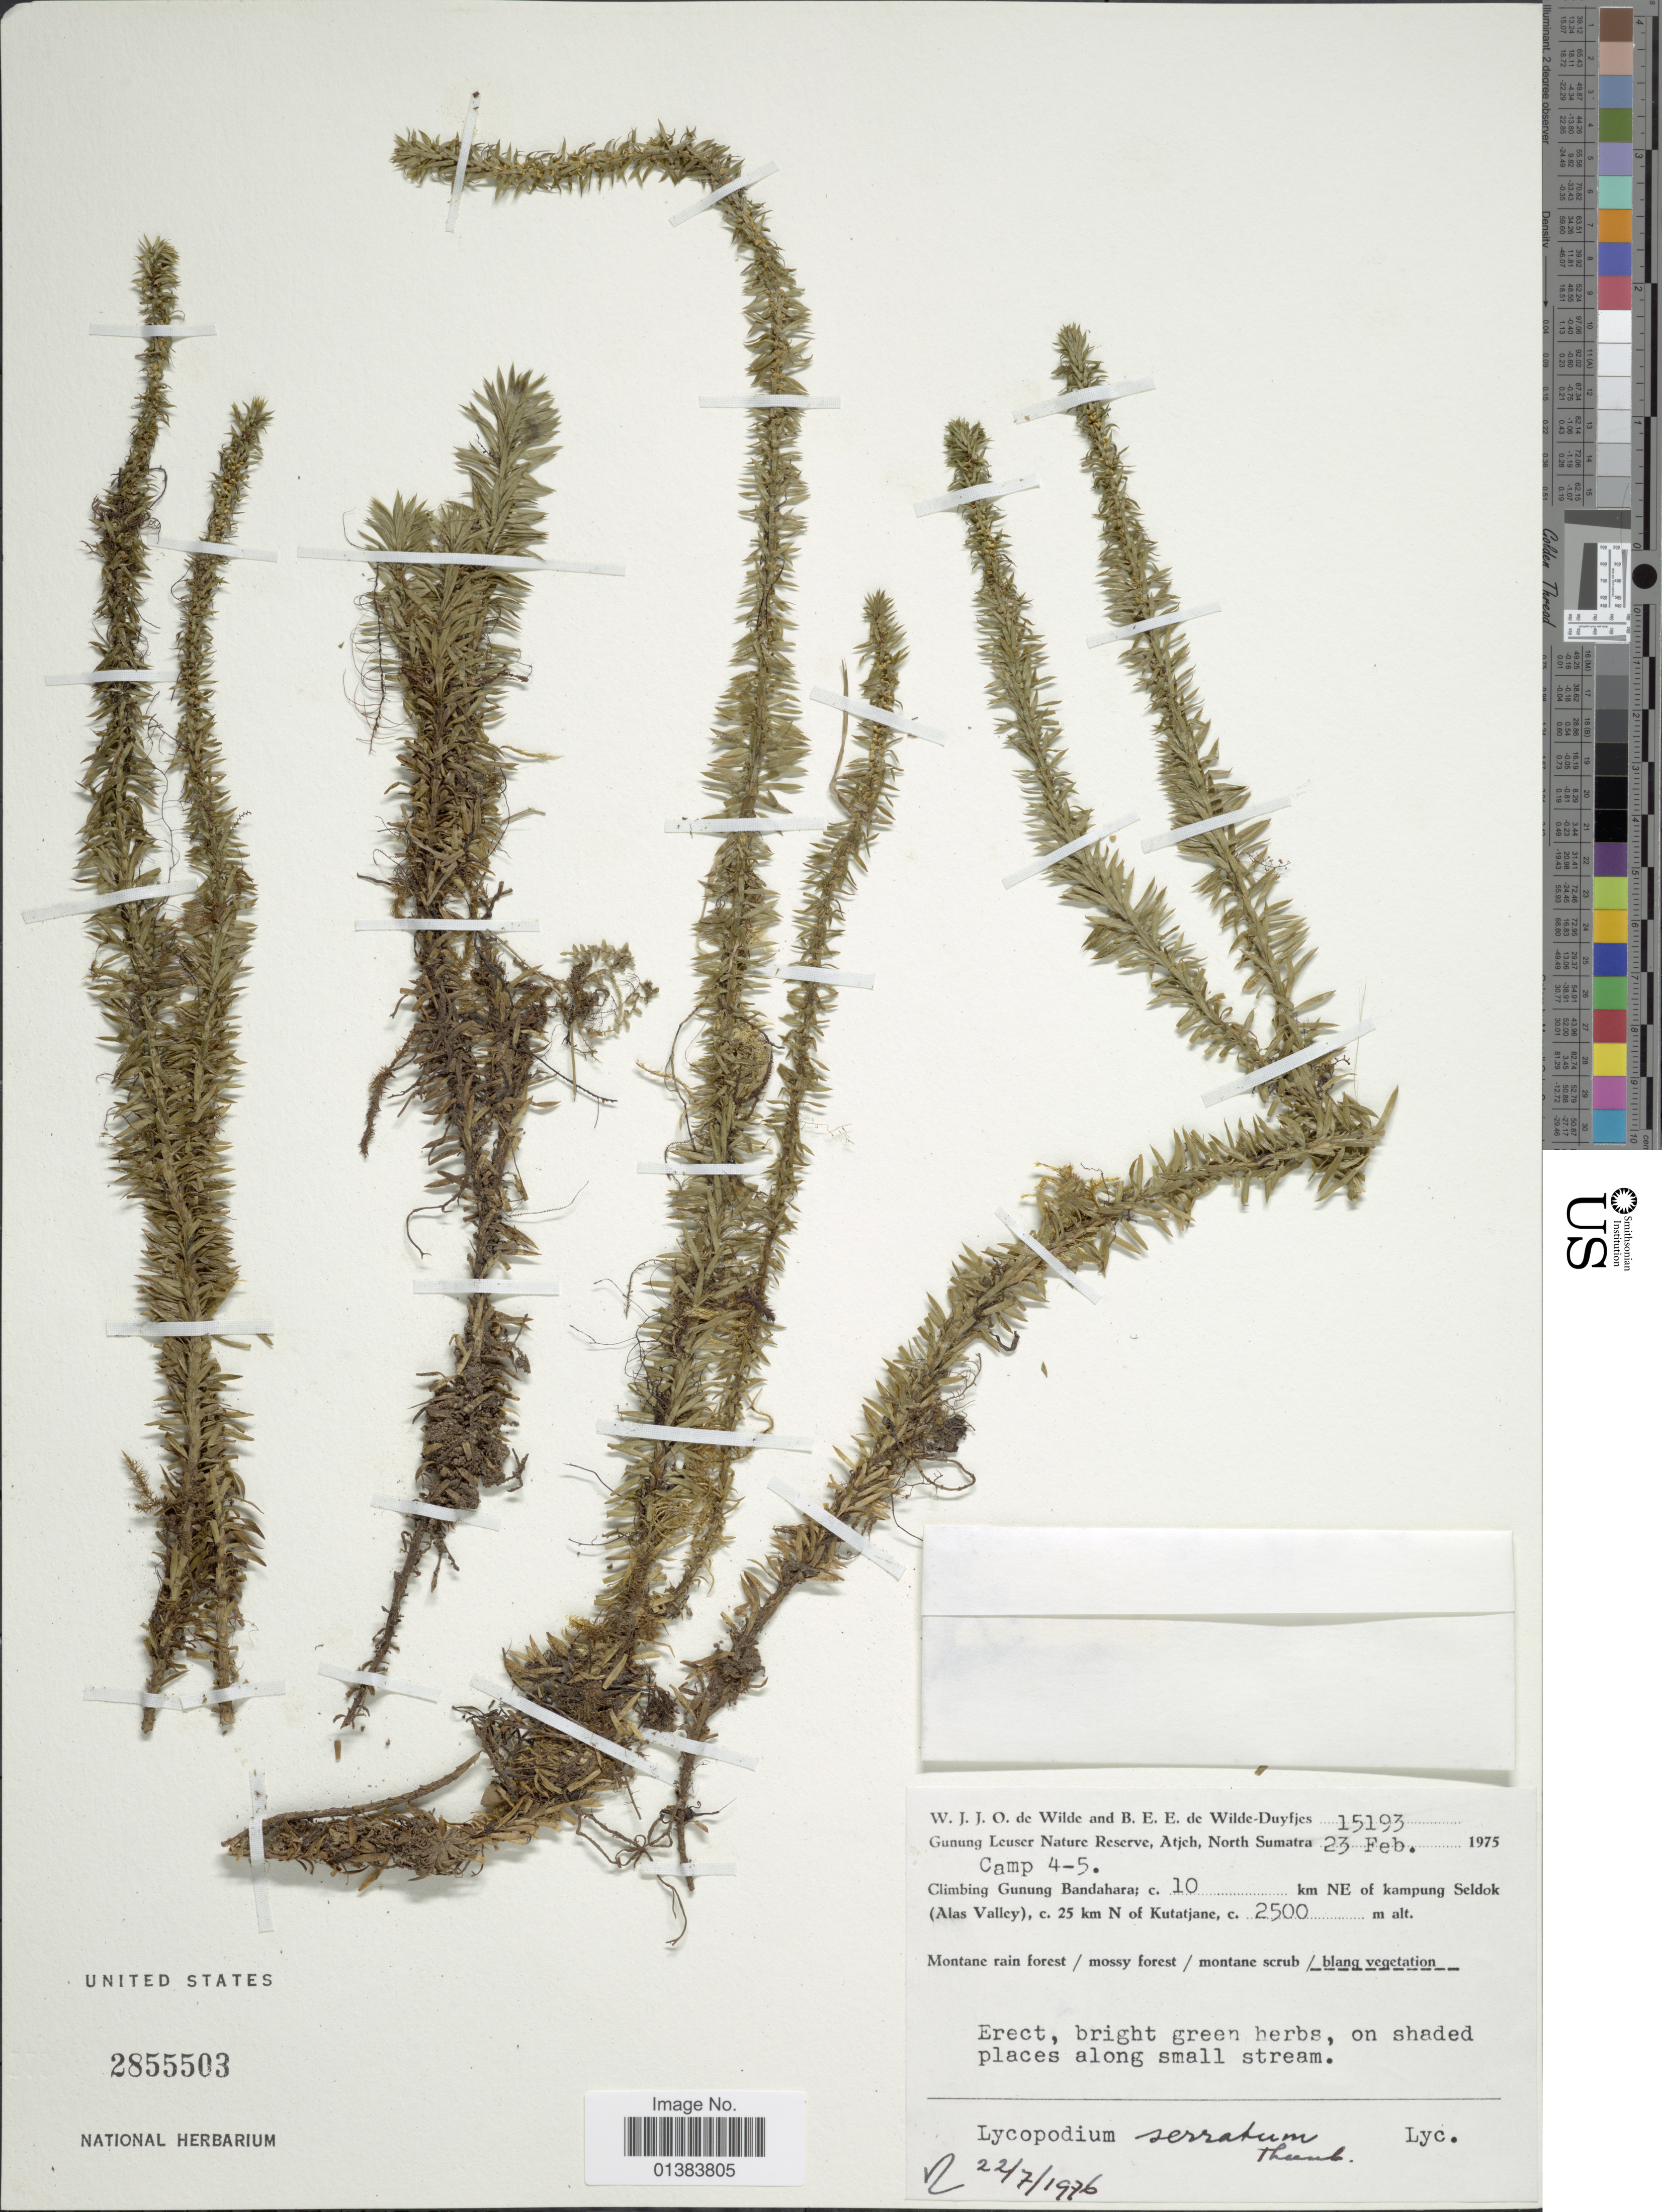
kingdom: Plantae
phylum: Tracheophyta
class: Lycopodiopsida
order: Lycopodiales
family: Lycopodiaceae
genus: Huperzia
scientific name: Huperzia sp.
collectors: W. J. de Wilde & B. E. de Wilde-Duyfjes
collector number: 15193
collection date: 1975-02-23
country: Indonesia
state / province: Sumatra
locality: Gunung Leuser Nature Reserve, Atjeh, North Sumatra, Camp 4-5, Climbing Gunung Bandahara; c. 10 km NE of kampung Seldok (Alas Valley), c. 25 km N of Kutatjane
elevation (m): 2500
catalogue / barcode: US 2855503